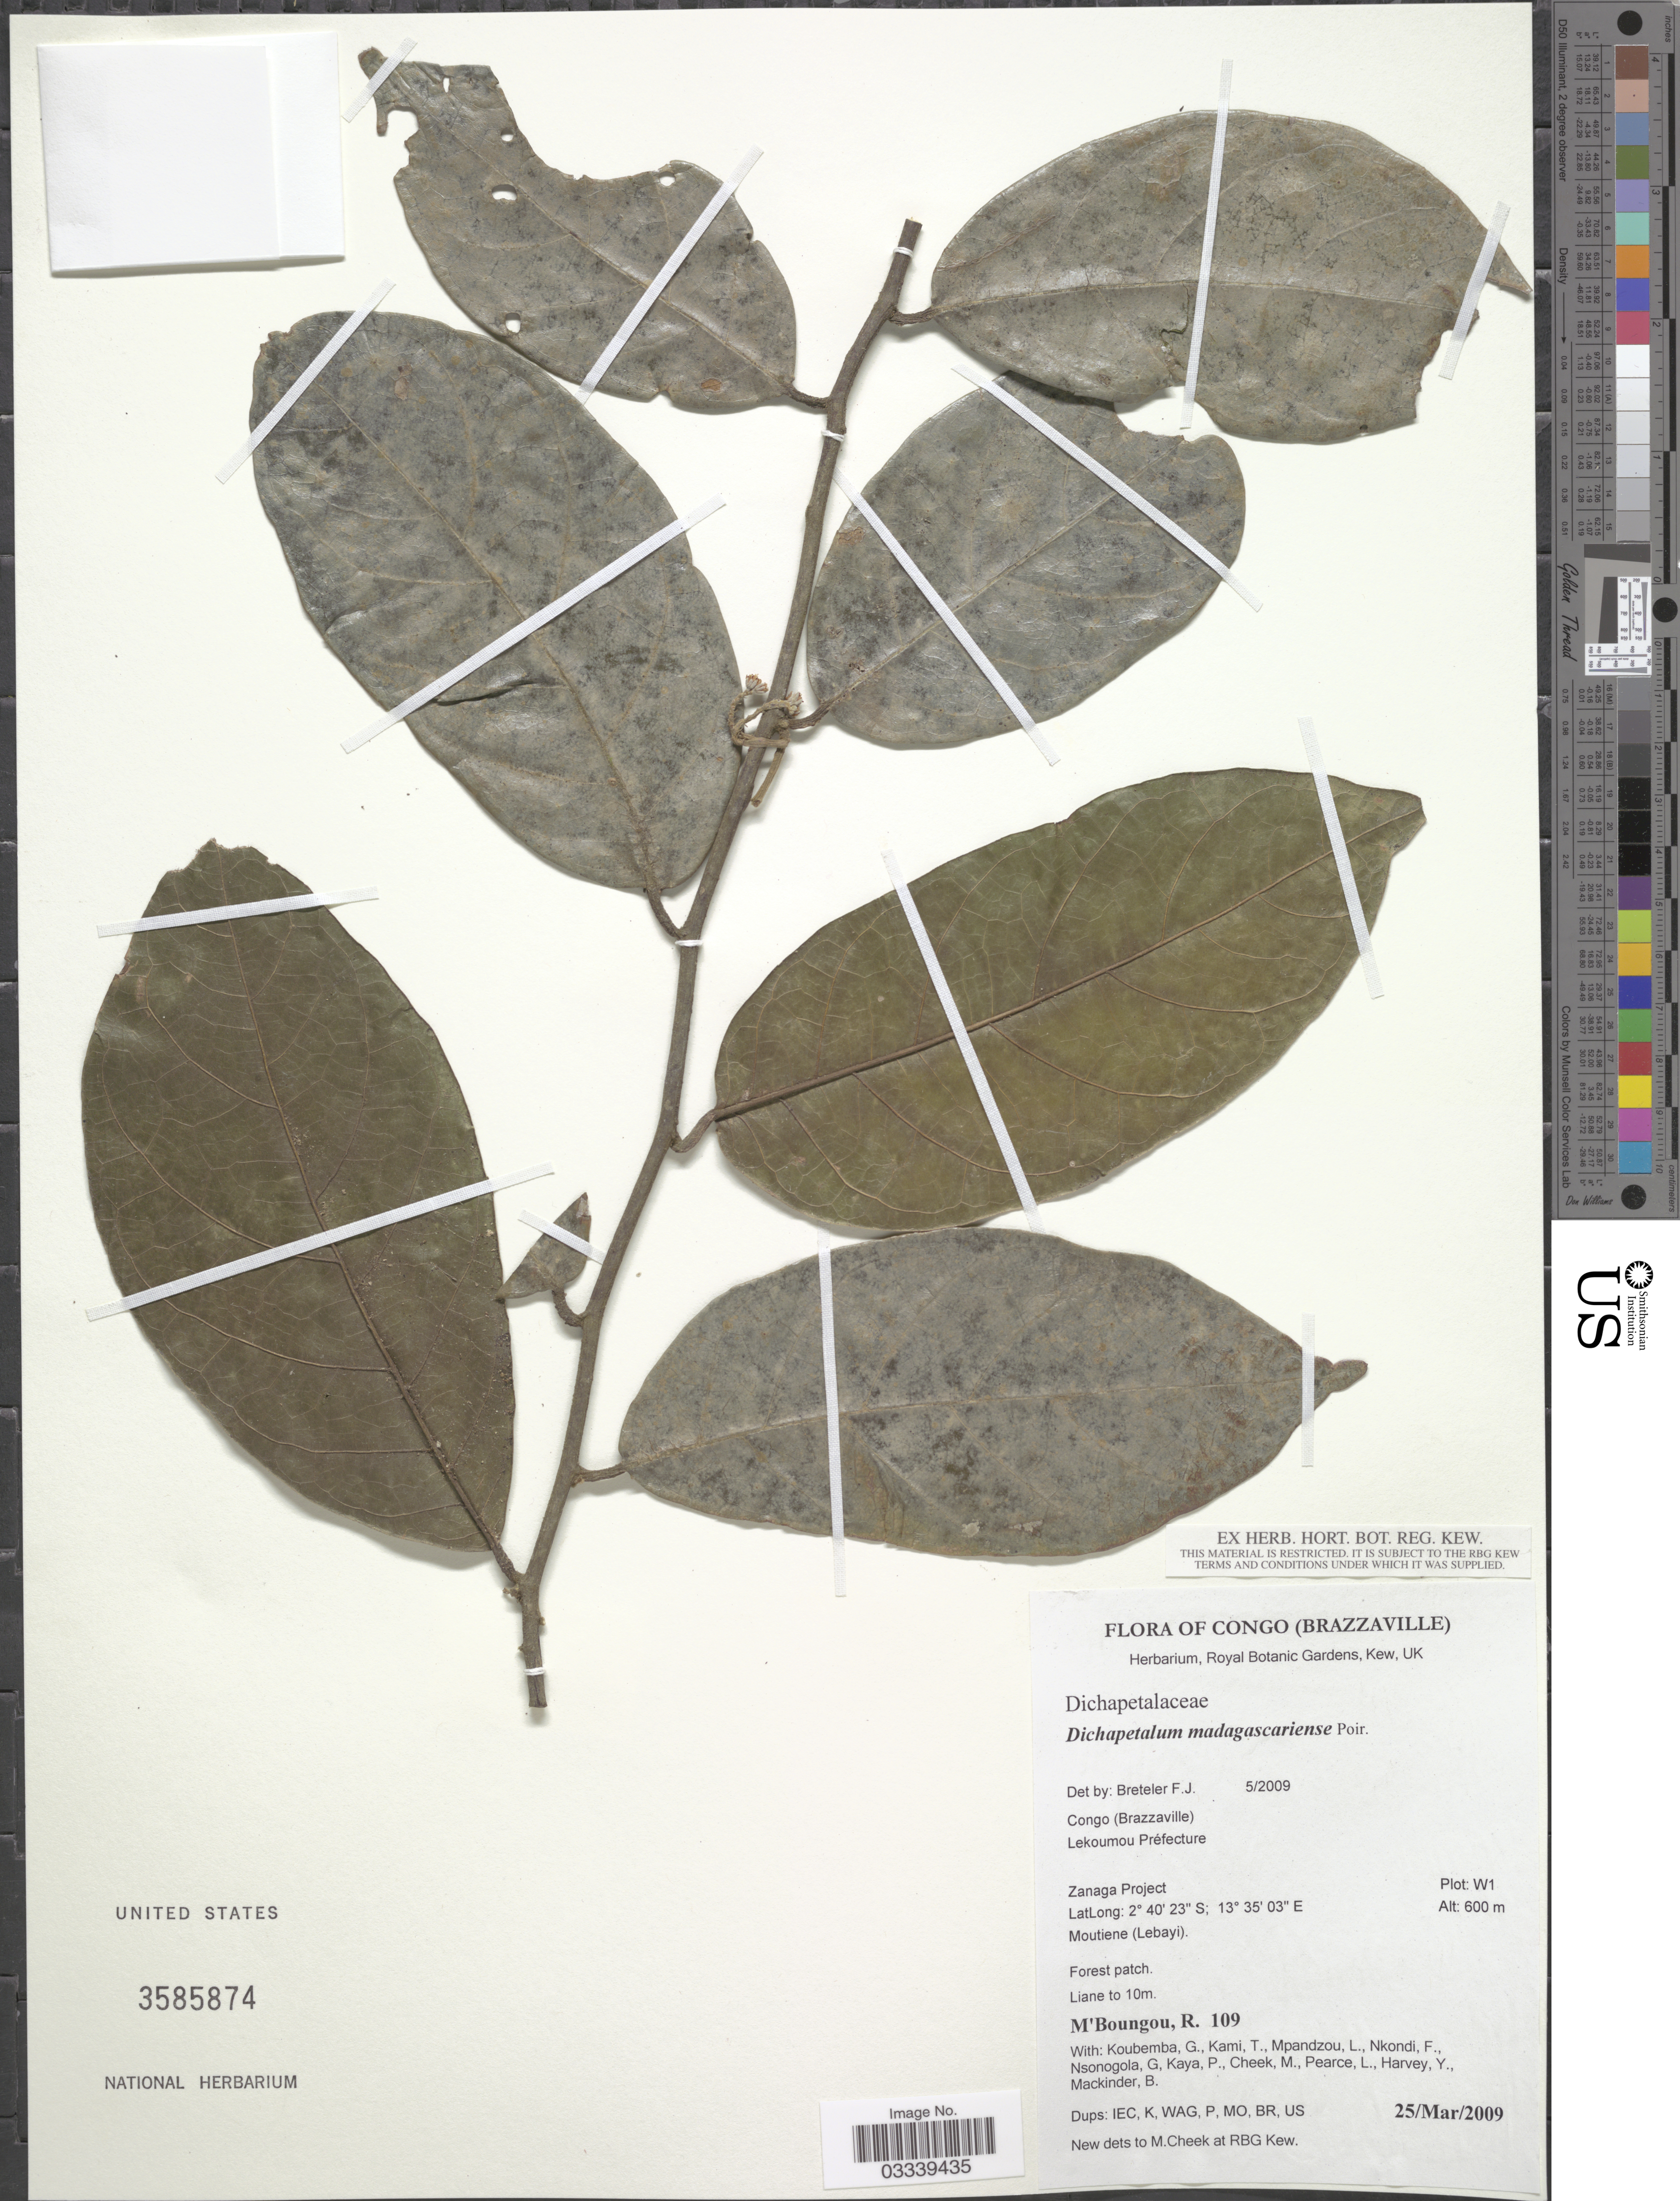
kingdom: Plantae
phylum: Tracheophyta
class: Magnoliopsida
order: Malpighiales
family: Dichapetalaceae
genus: Dichapetalum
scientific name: Dichapetalum madagascariense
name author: Poir.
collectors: R. M'Boungou, G. Koubemba, T. Kami, L. Mpandzou & et al.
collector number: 109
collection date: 2009-03-25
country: Congo, Republic of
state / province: Lekoumou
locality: Lekoumou Préfecture, Zanaga Project, Moutiene (Lebayi).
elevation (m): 600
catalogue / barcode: US 3585874